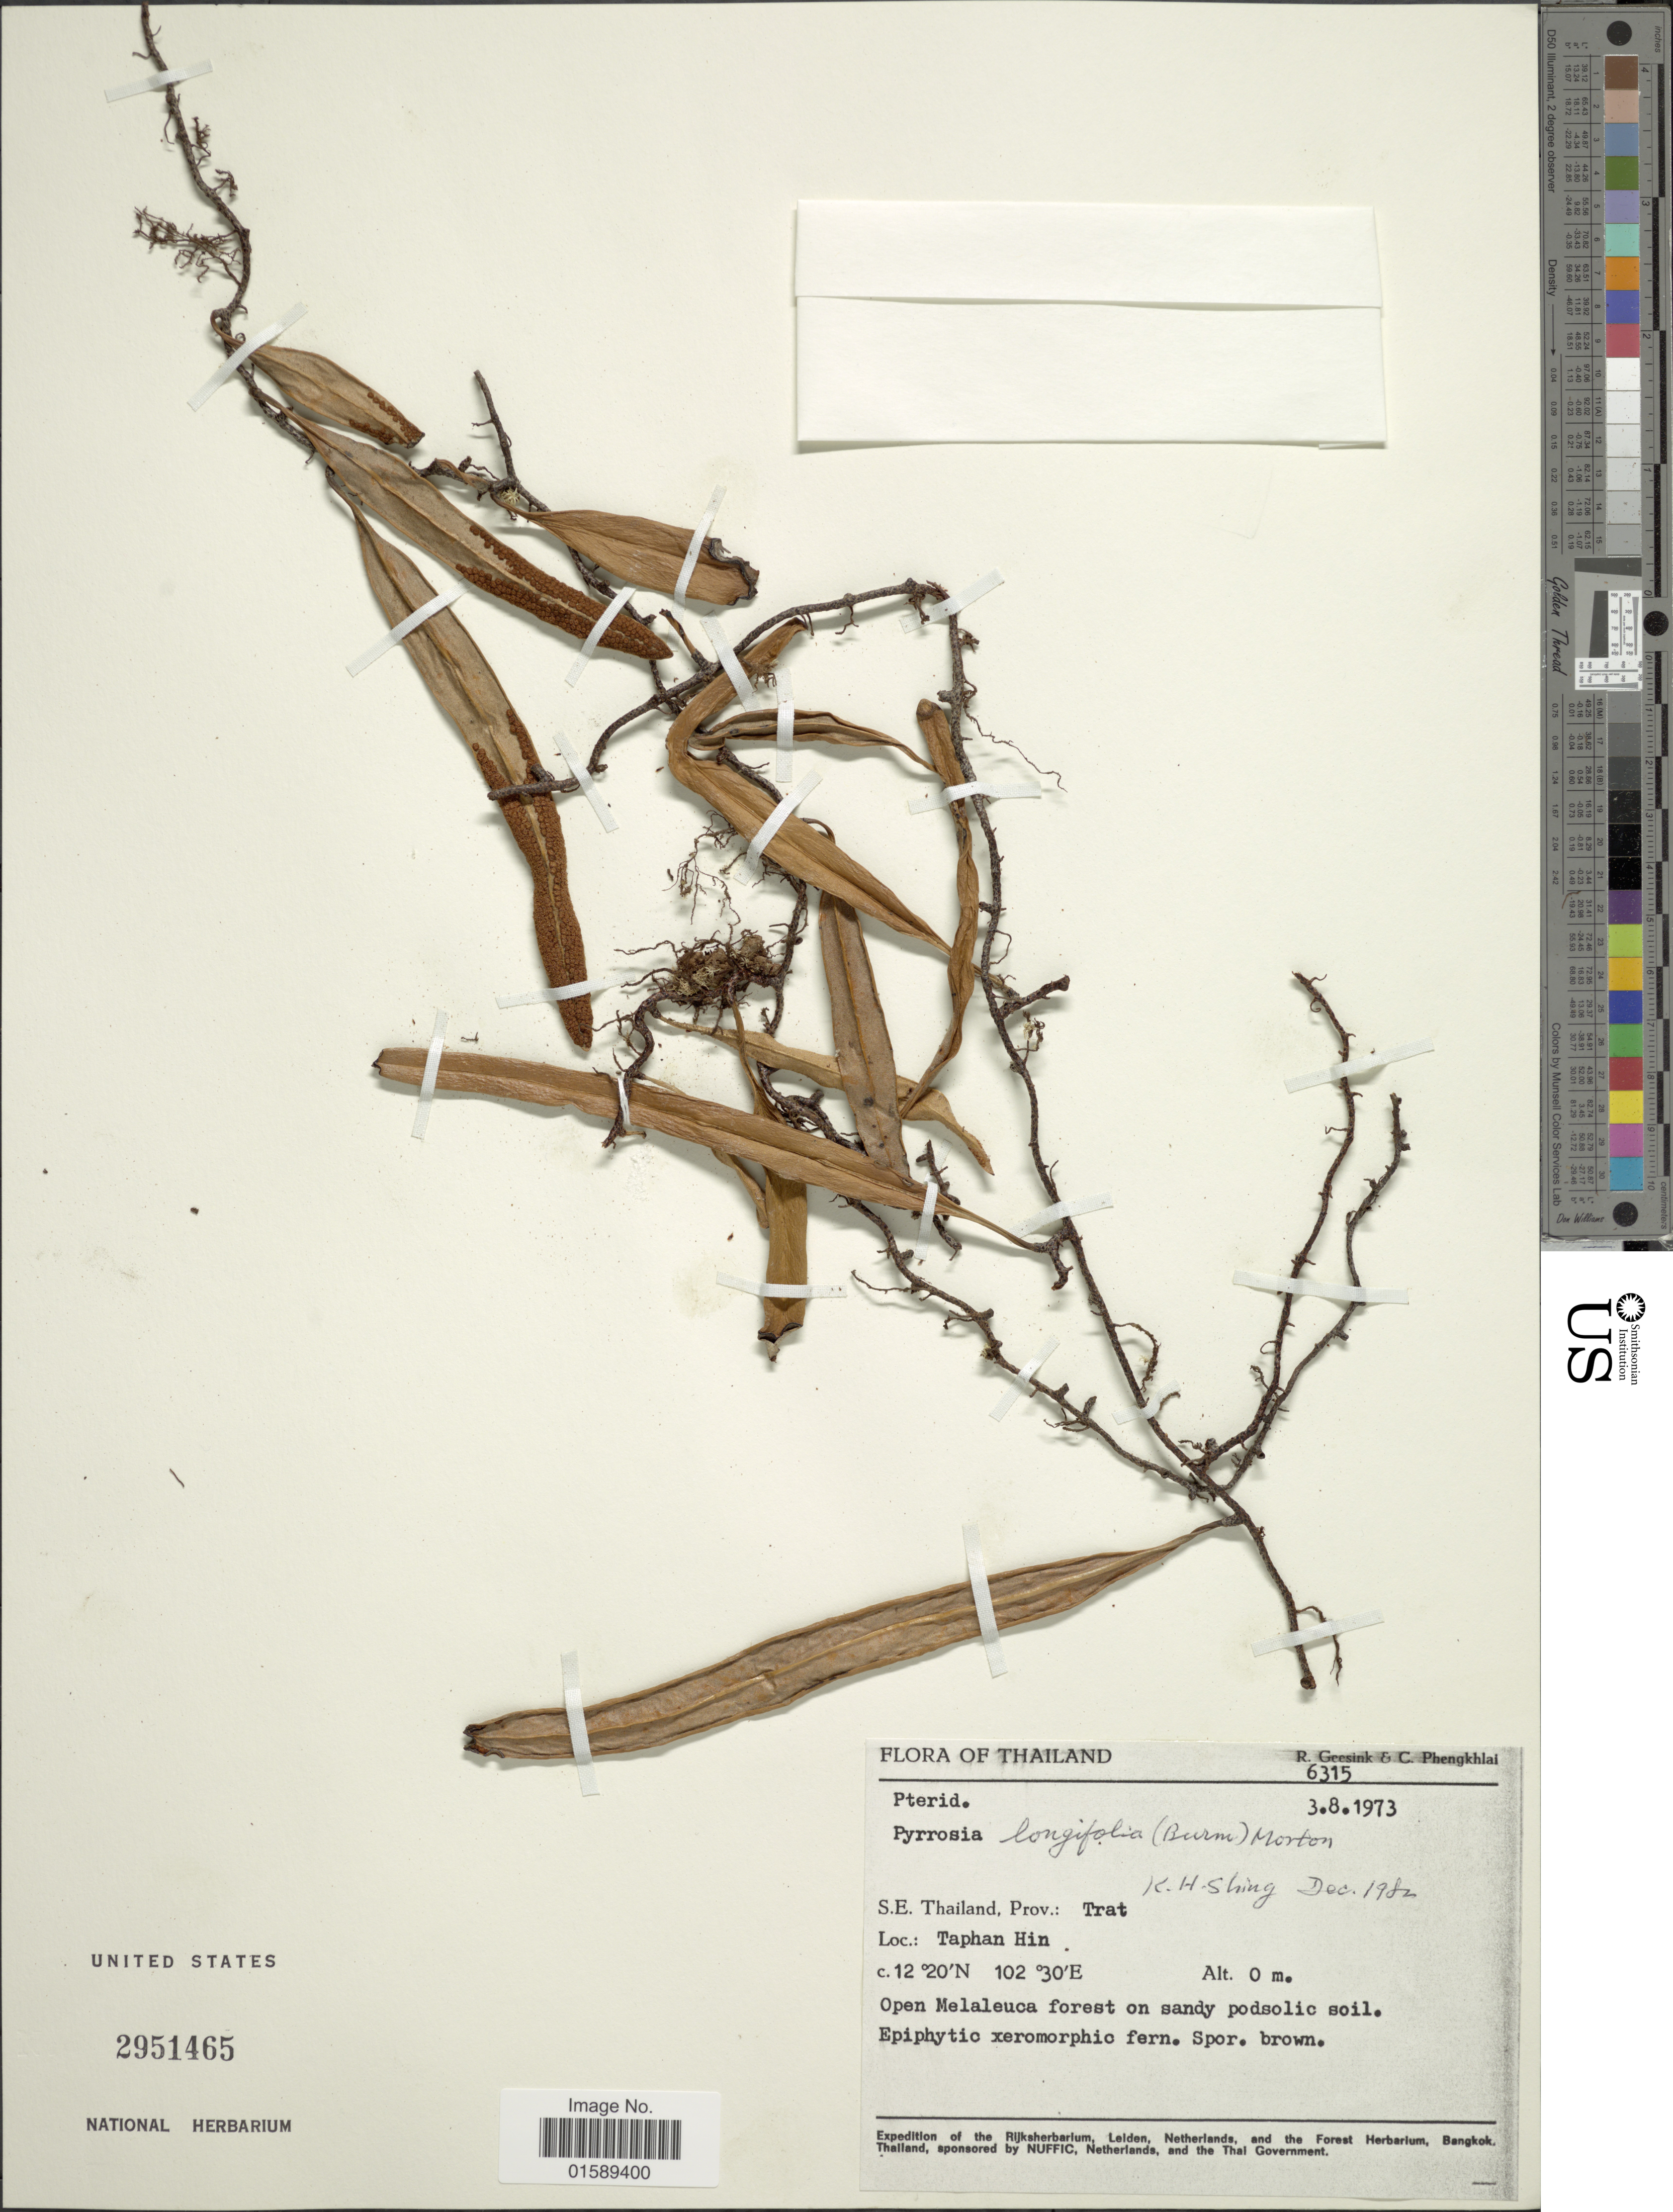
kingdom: Plantae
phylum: Tracheophyta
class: Polypodiopsida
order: Polypodiales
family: Polypodiaceae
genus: Pyrrosia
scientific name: Pyrrosia sp.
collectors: R. Geesink & T. Santisuk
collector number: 6315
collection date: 1973-08-03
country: Thailand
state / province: Trat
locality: Thailand. S.E. Thailan. Prov.: Trat. Taphan Hin.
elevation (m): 0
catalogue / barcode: US 2951465